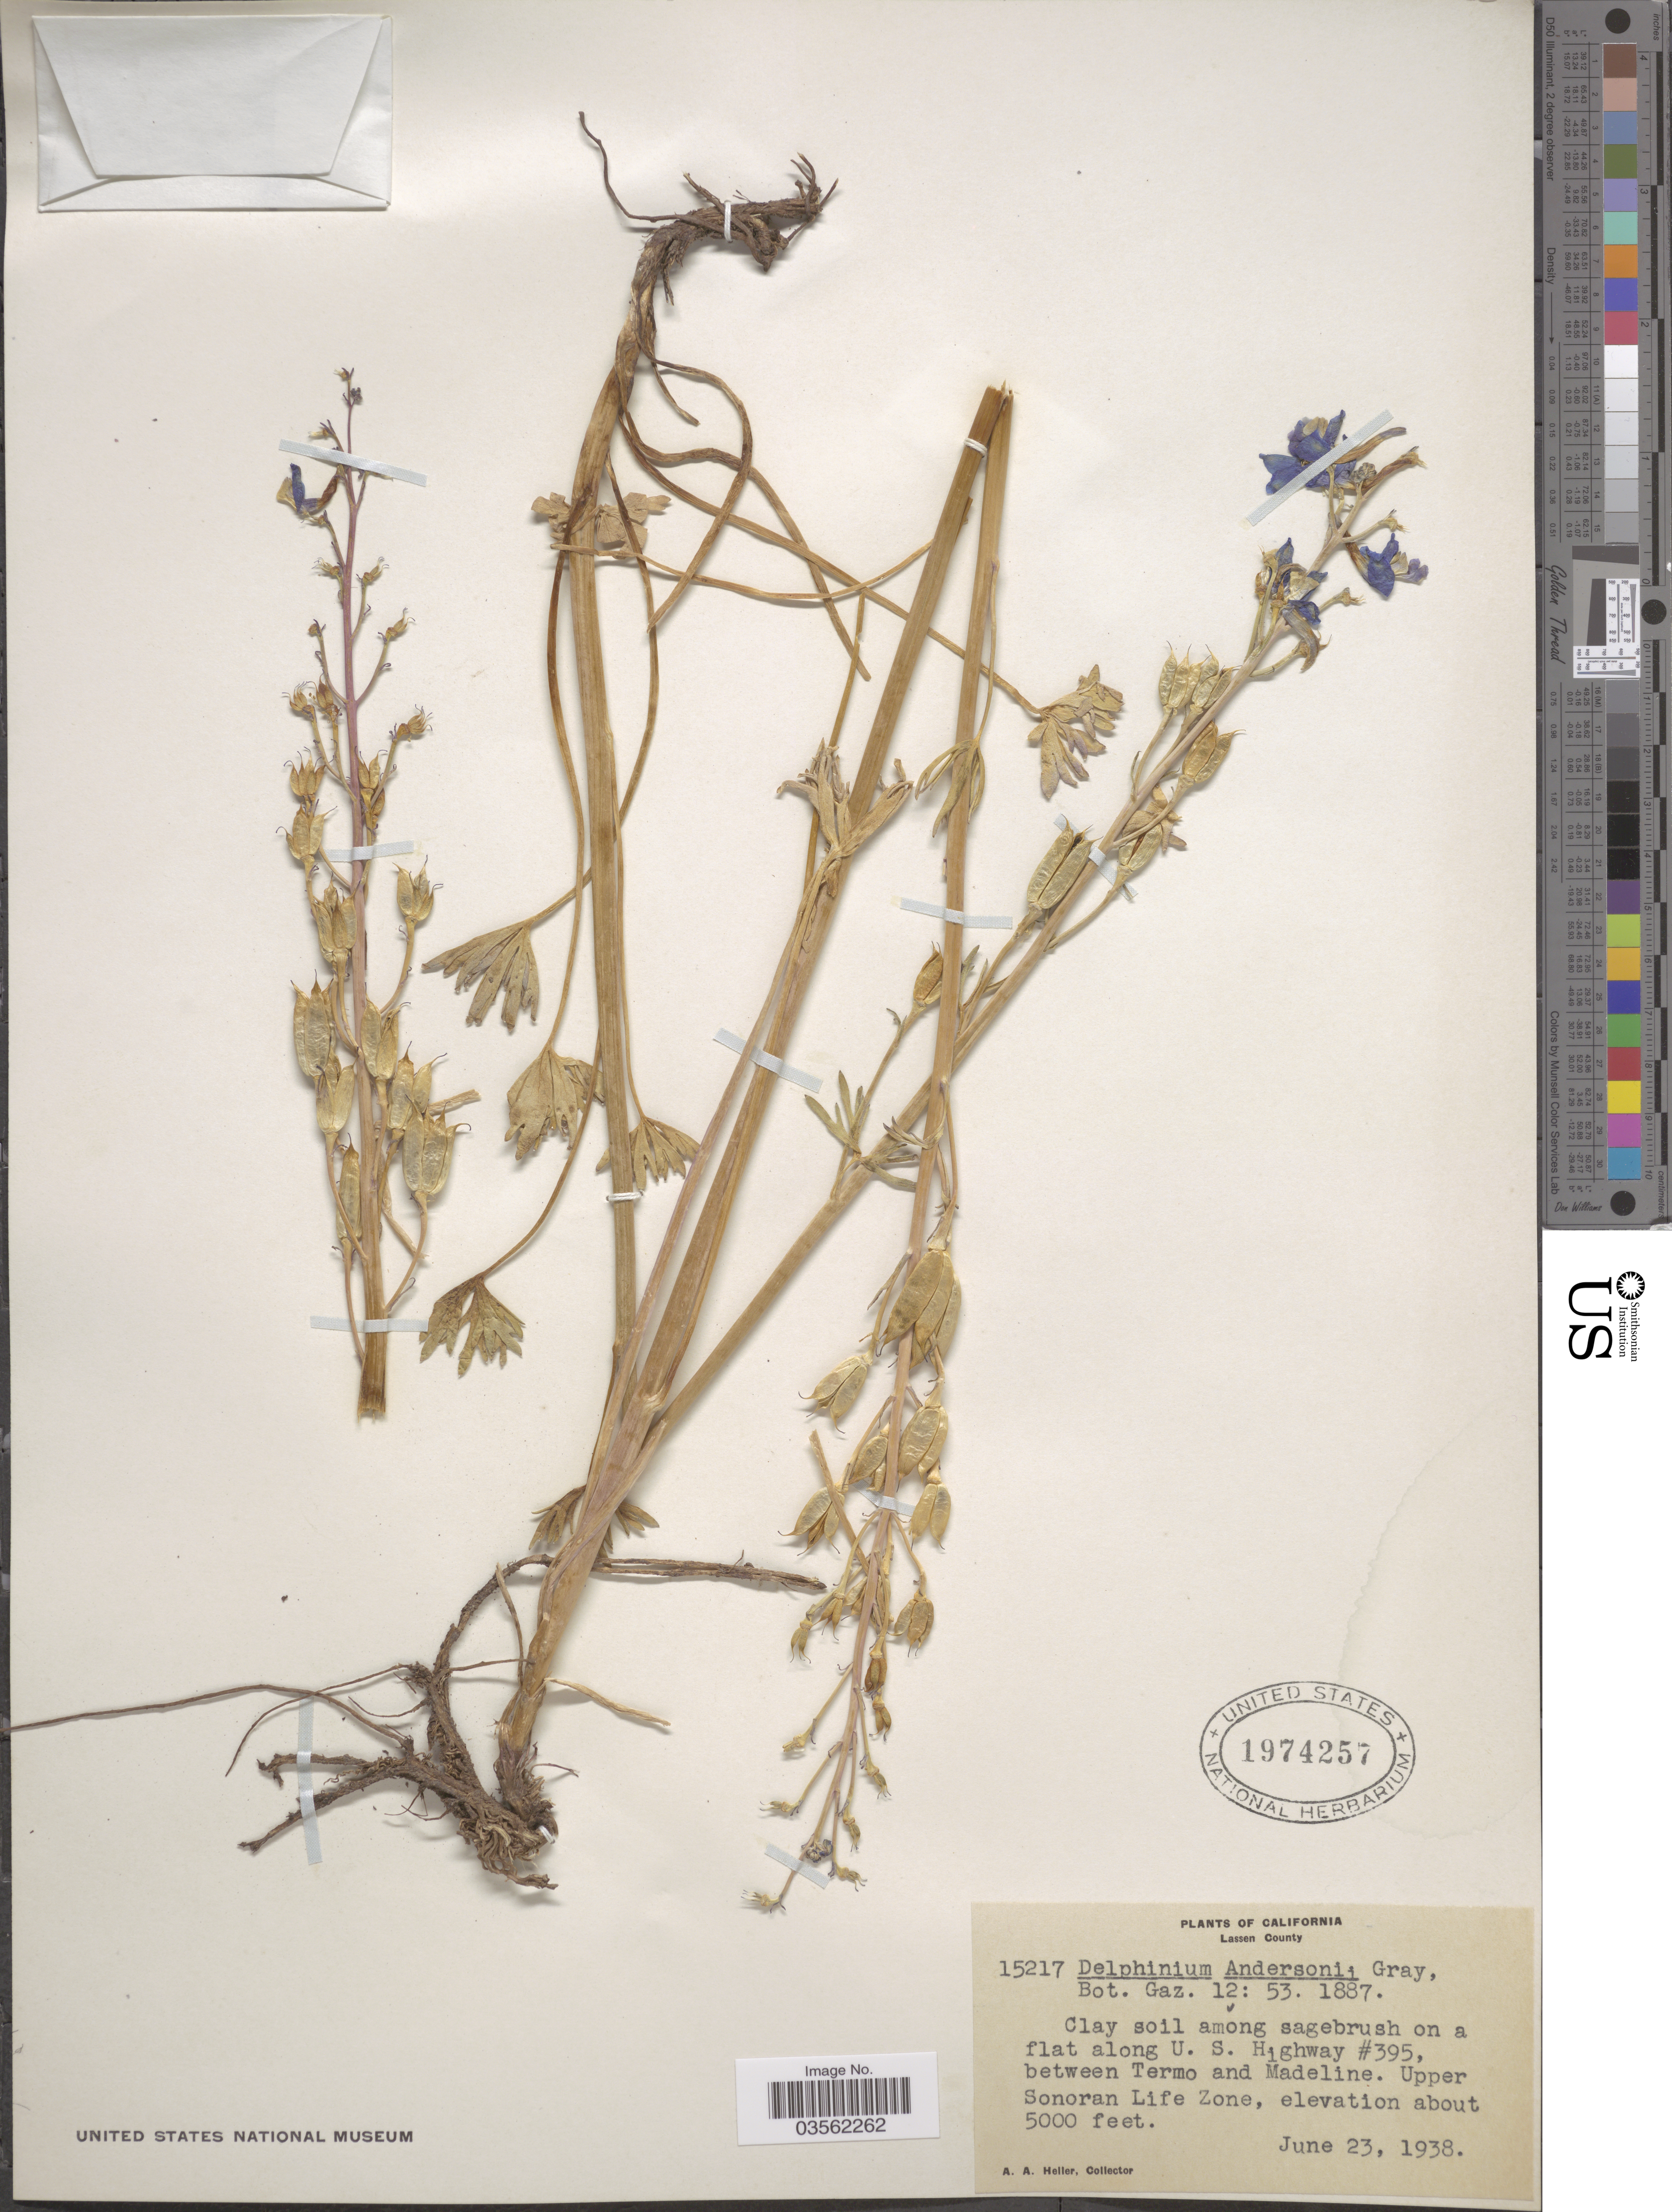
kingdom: Plantae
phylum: Tracheophyta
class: Magnoliopsida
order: Ranunculales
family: Ranunculaceae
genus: Delphinium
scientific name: Delphinium andersonii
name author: A. Gray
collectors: A. A. Heller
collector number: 15217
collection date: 1938-06-23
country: United States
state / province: California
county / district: Lassen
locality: Lassen County. On flat along U. S. Highway #395, between Termo and Madeline. Upper Sonoran Life Zone.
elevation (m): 1524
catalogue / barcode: US 1974257